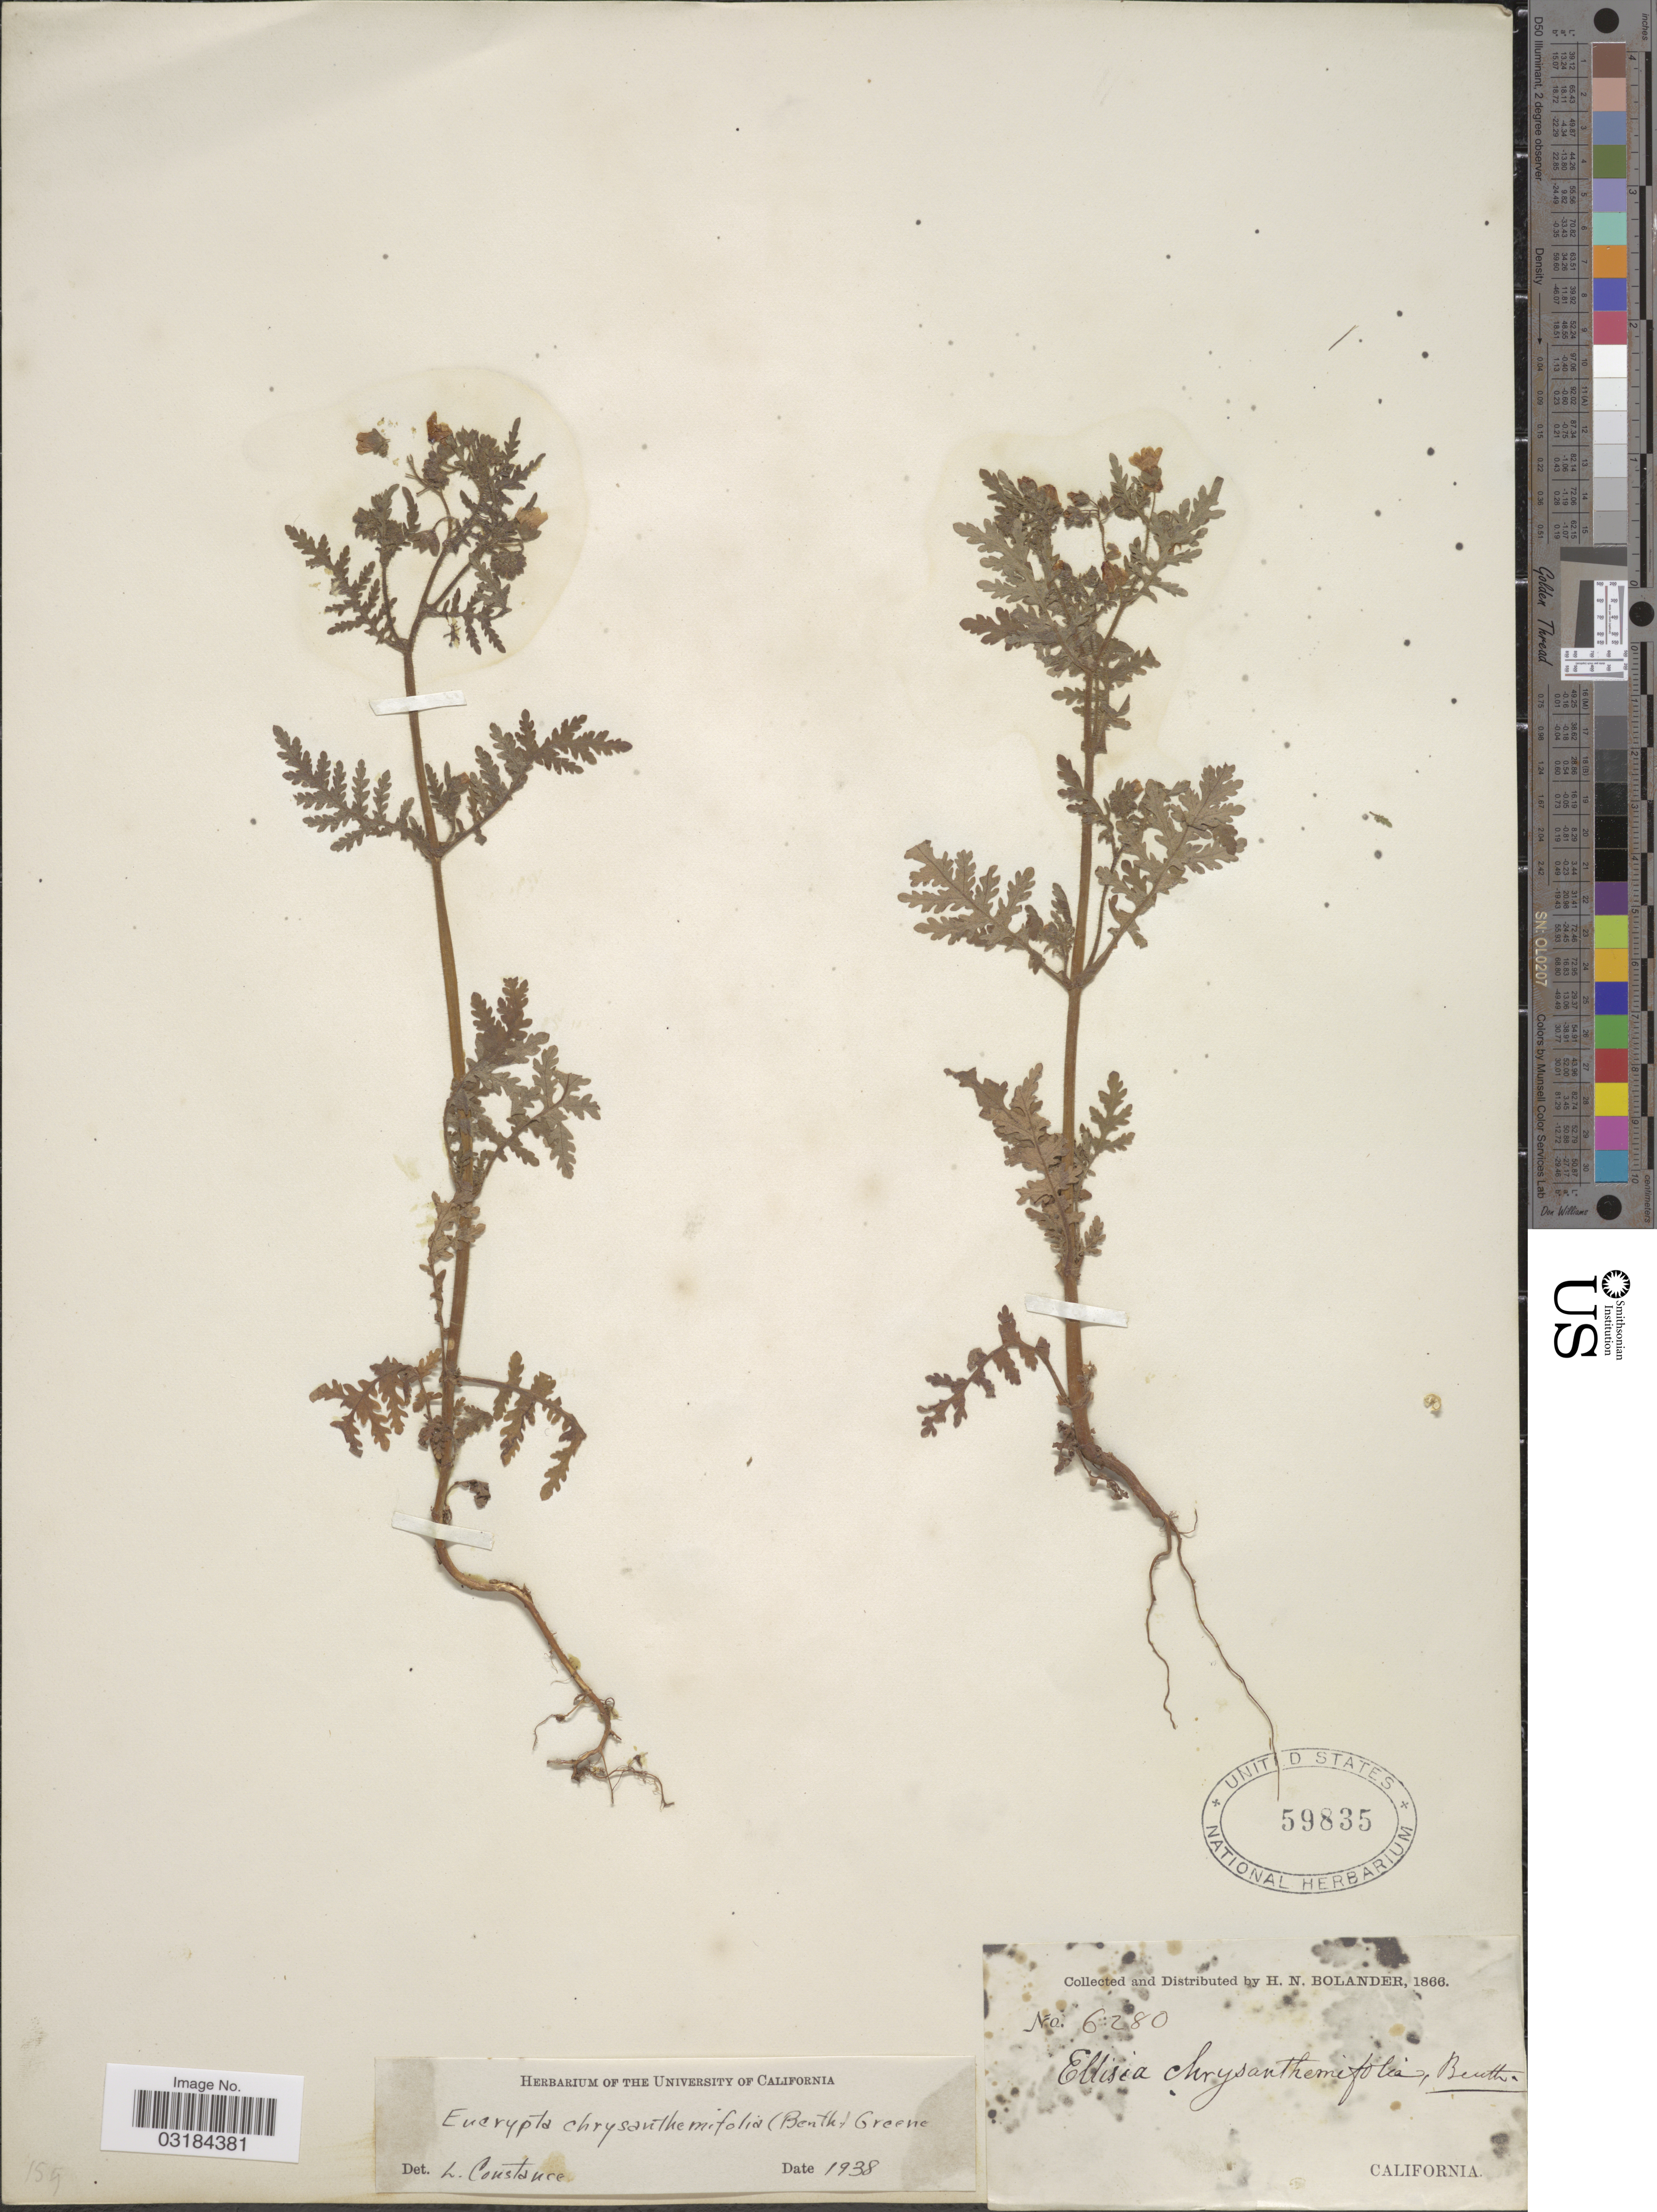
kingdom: Plantae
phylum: Tracheophyta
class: Magnoliopsida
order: Boraginales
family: Hydrophyllaceae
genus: Eucrypta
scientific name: Eucrypta chrysanthemifolia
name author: (Benth.) Greene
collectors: H. Bolander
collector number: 6280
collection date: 1866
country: United States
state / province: California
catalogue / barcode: US 59835